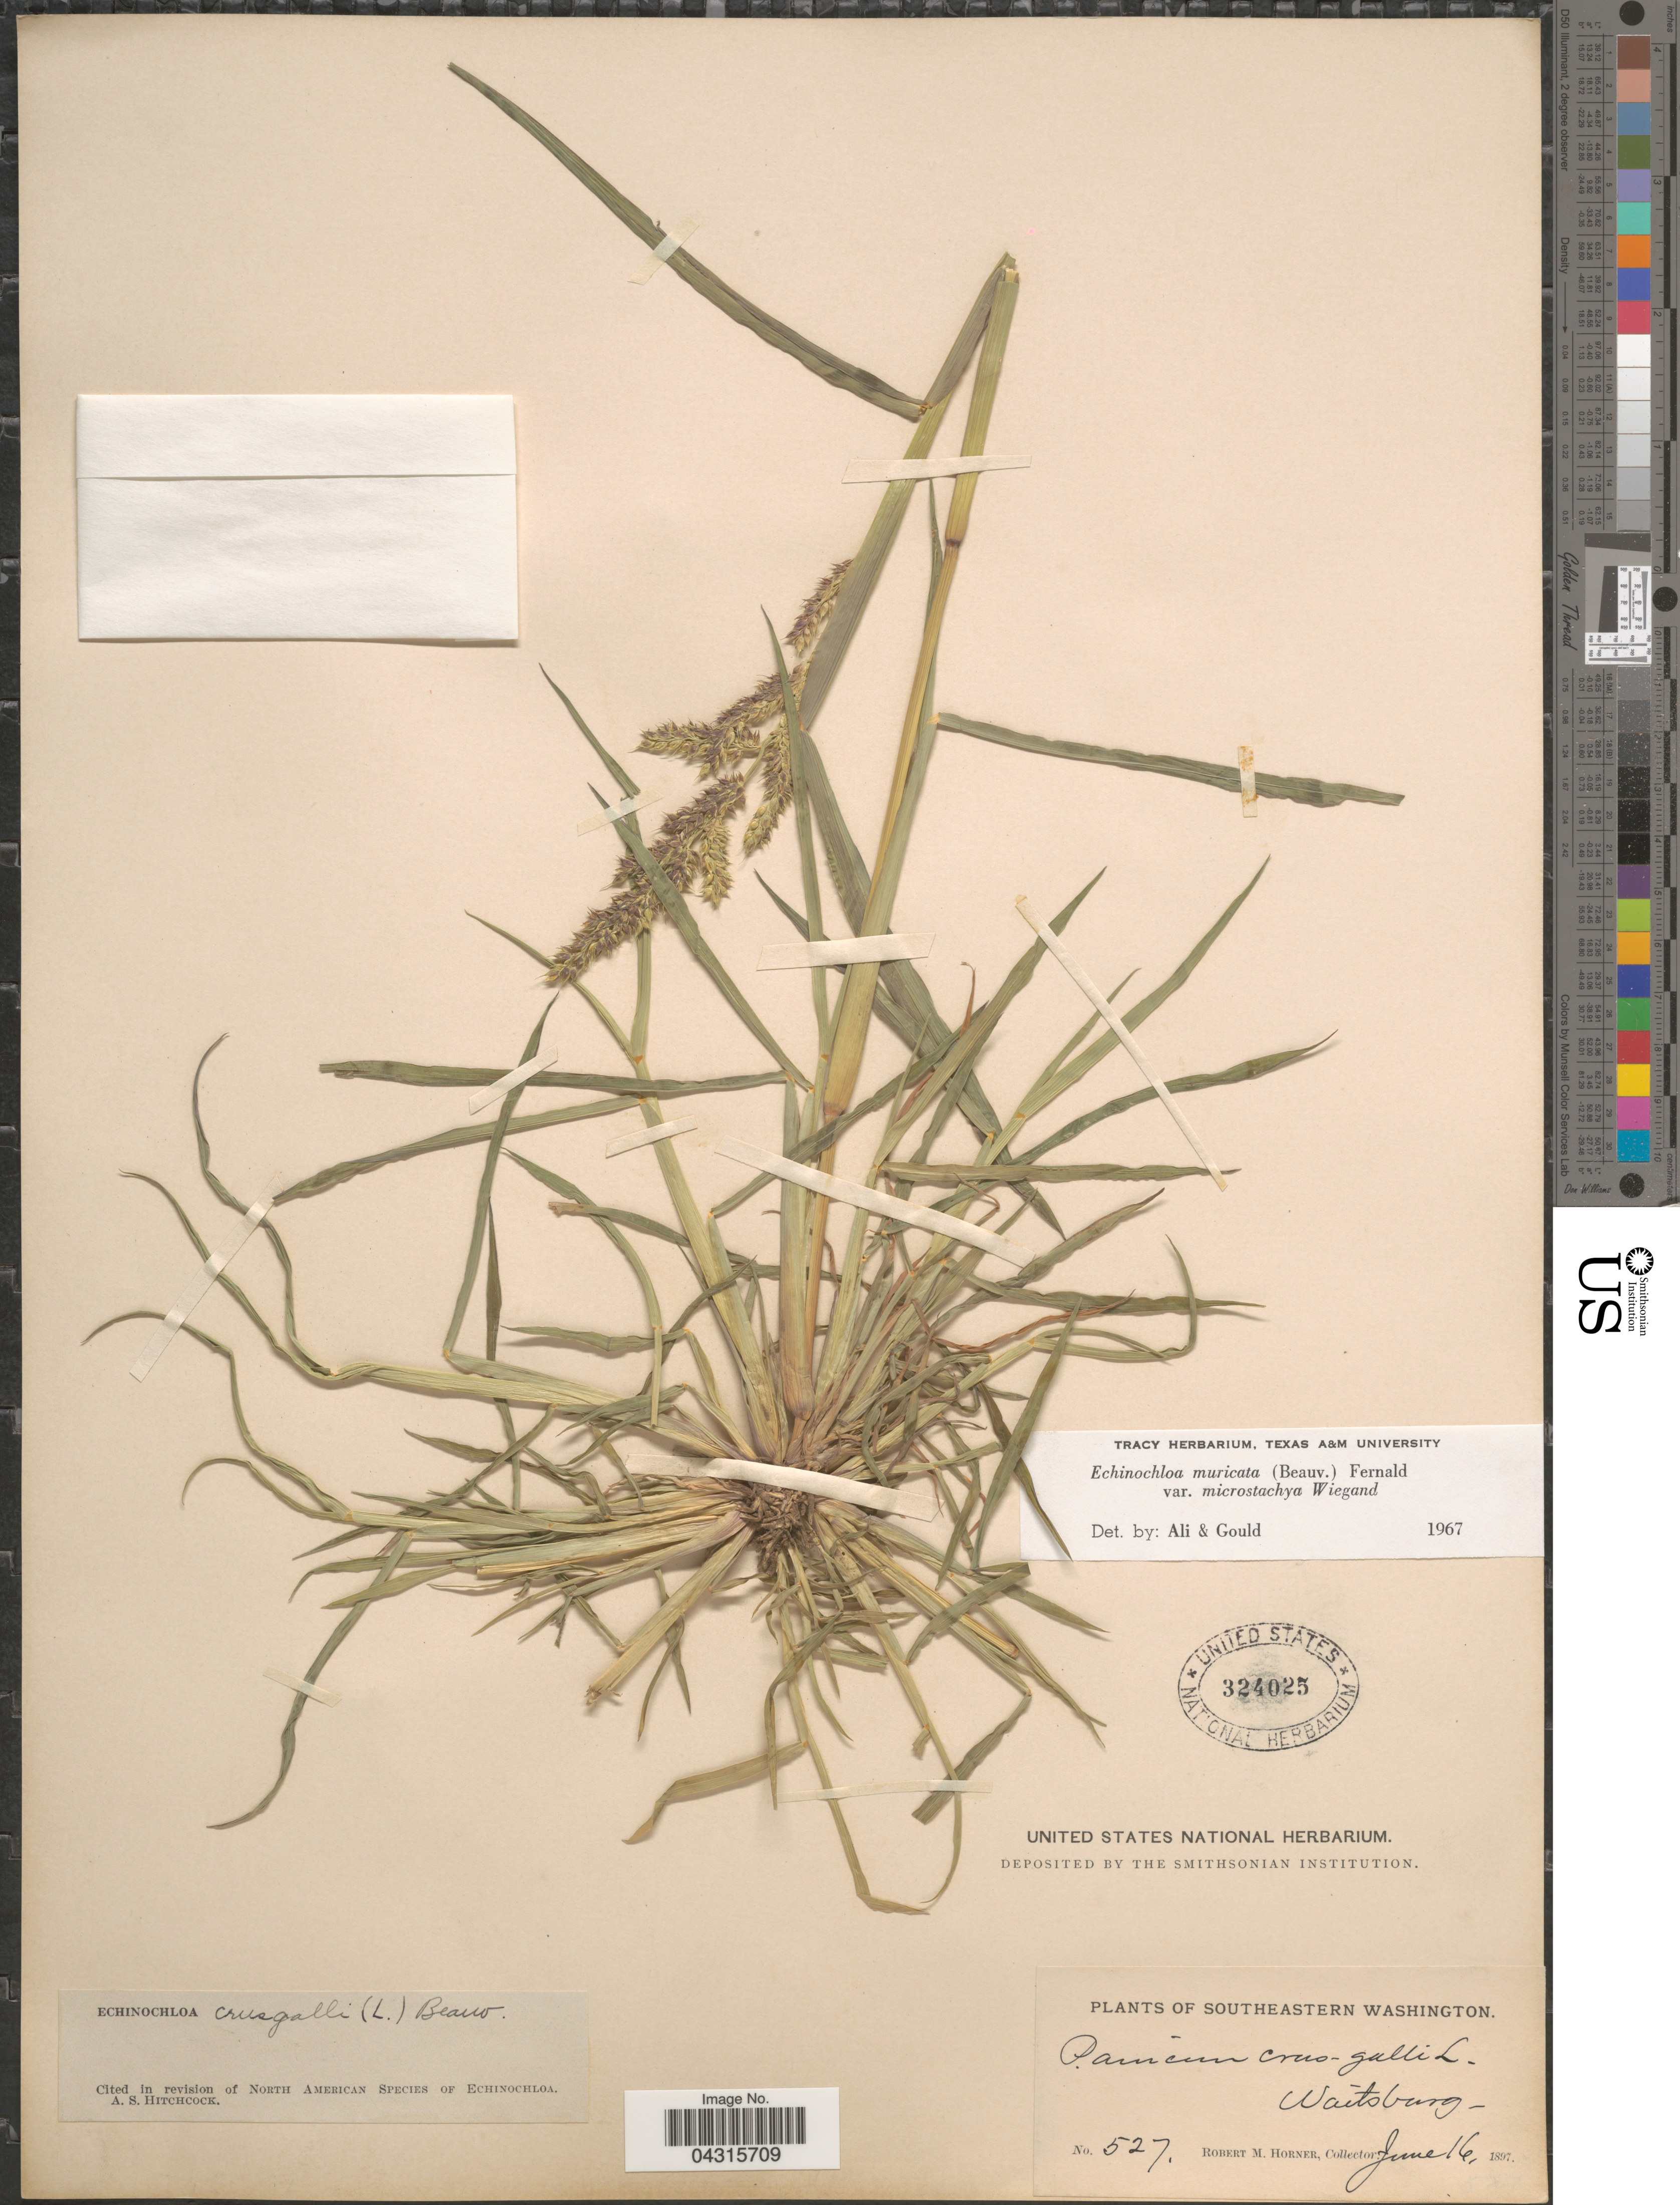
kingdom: Plantae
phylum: Tracheophyta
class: Liliopsida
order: Poales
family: Poaceae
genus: Echinochloa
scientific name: Echinochloa muricata var. microstachya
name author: Wiegand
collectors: R. Horner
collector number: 527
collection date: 1897-06-16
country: United States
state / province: Washington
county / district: Walla Walla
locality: Southeastern Washington. Waitsburg.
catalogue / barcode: US 324025